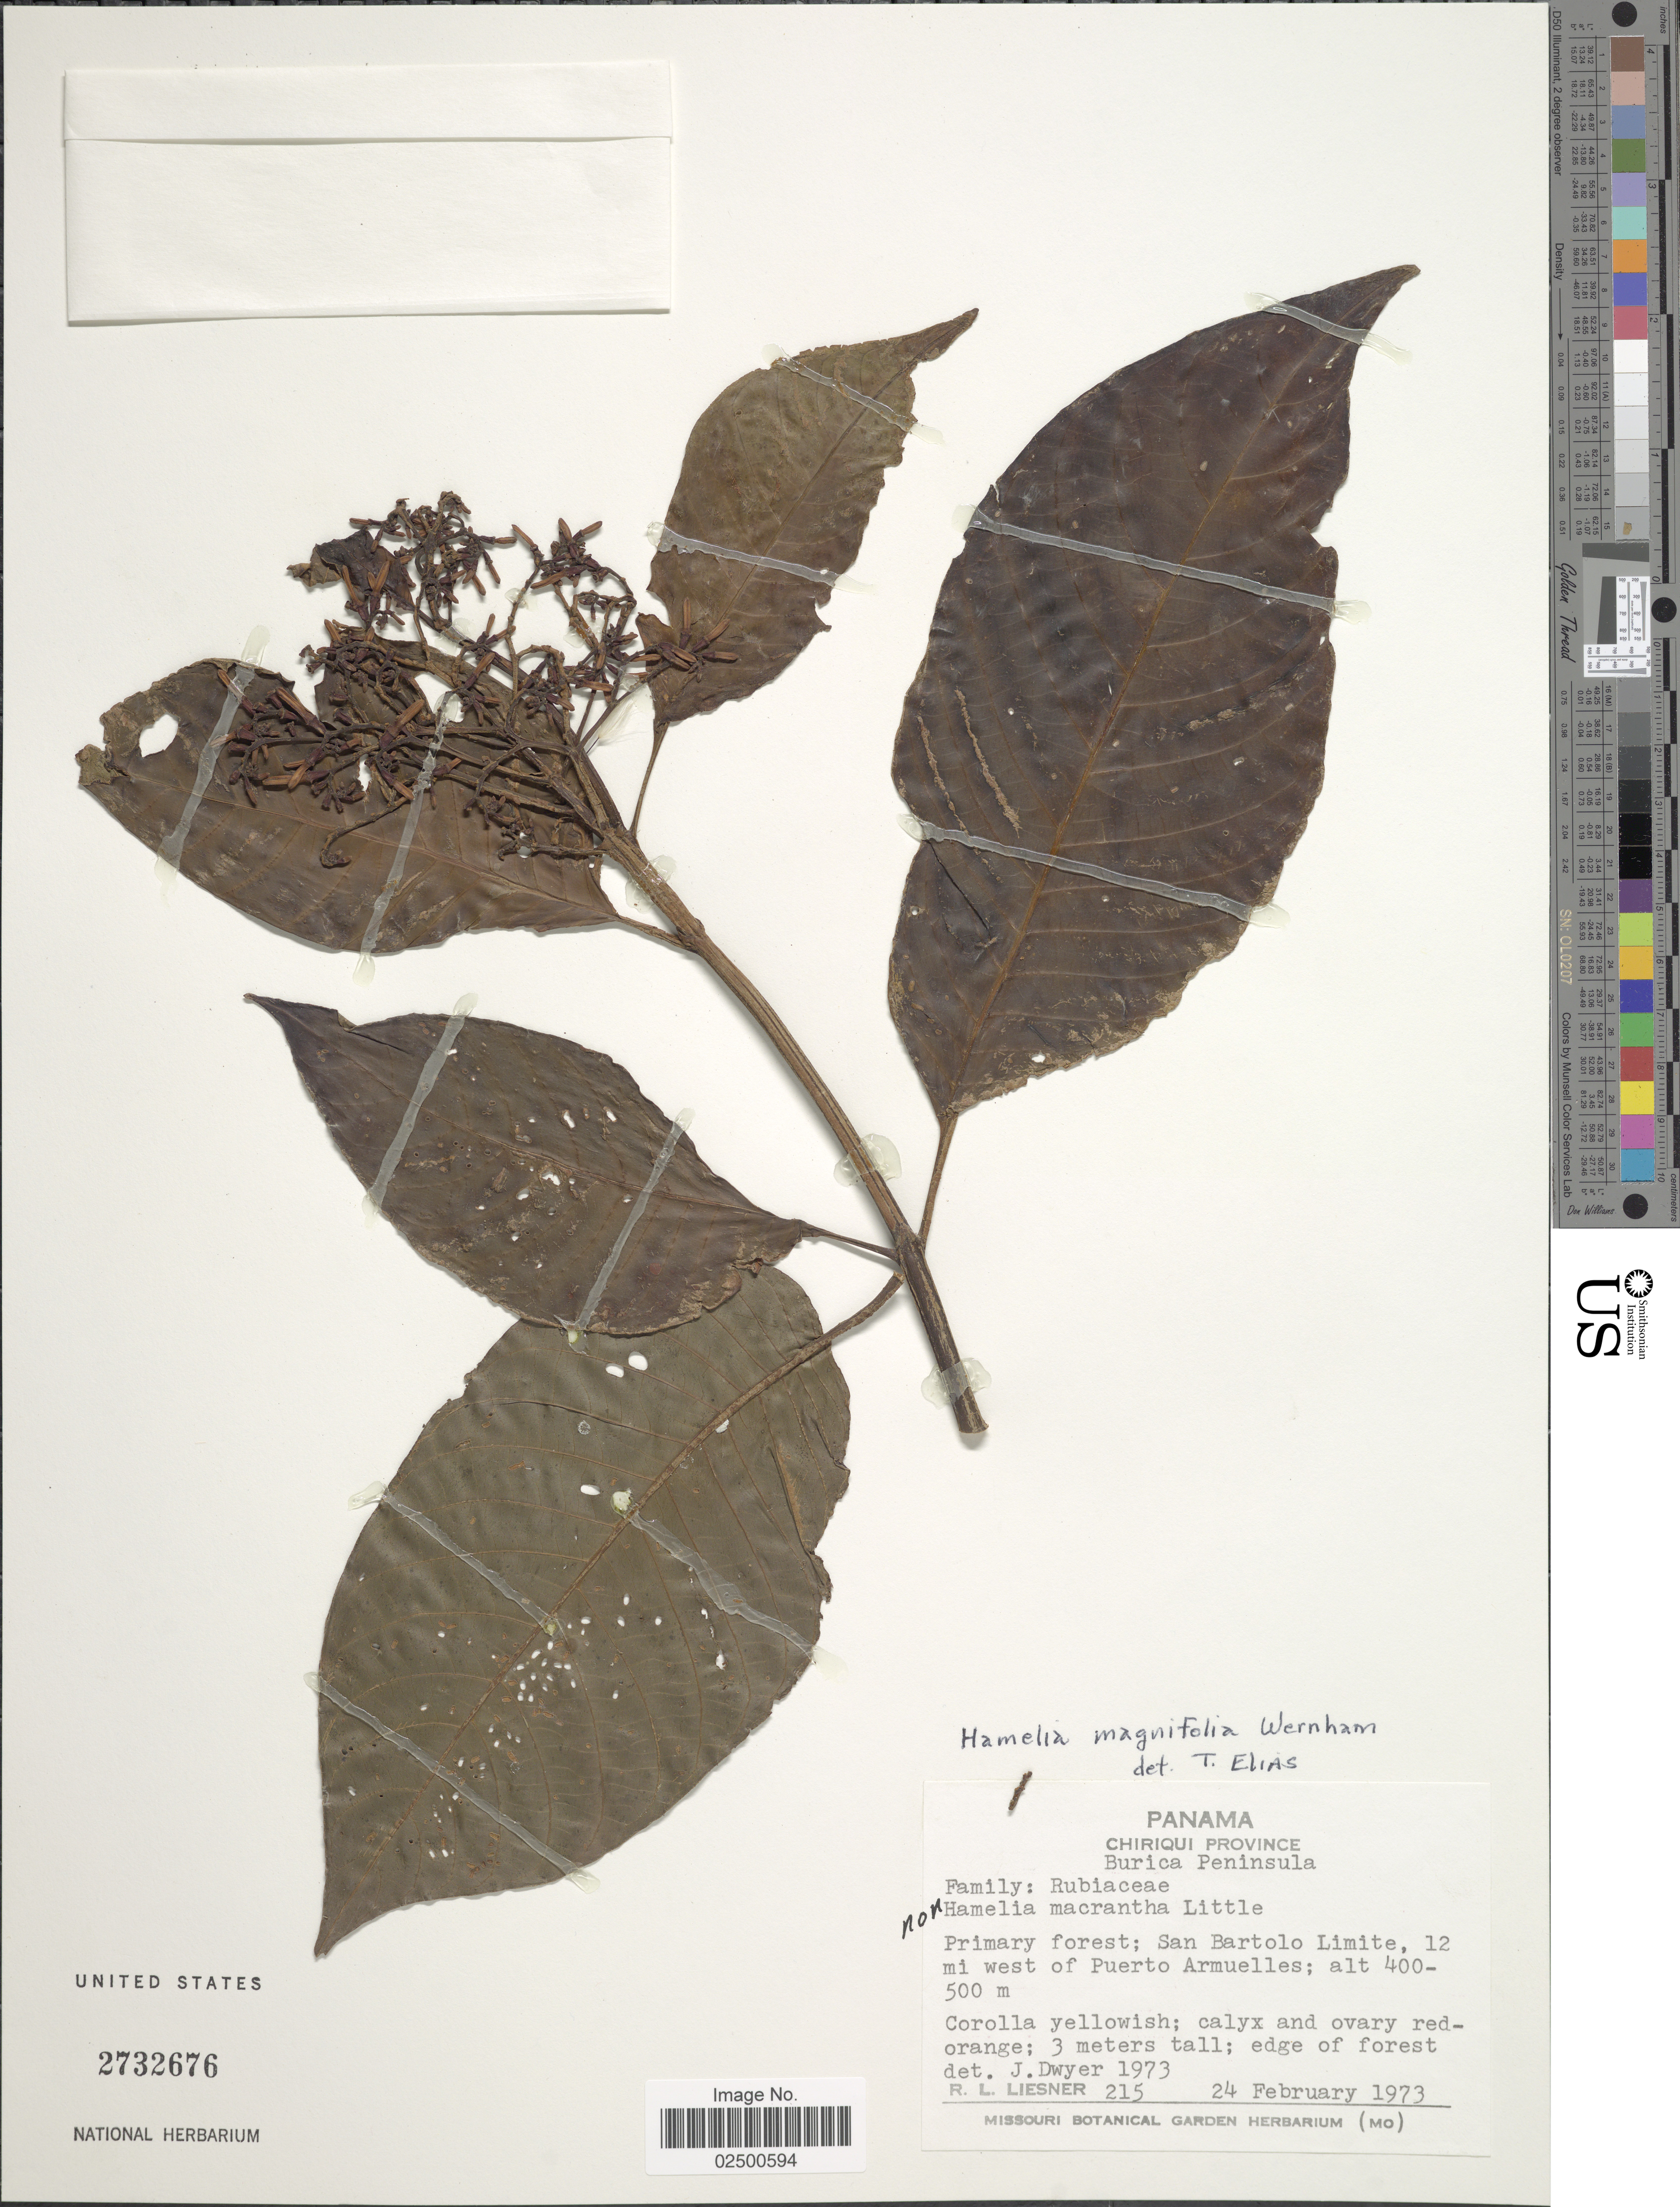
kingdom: Plantae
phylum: Tracheophyta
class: Magnoliopsida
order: Gentianales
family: Rubiaceae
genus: Hamelia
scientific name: Hamelia magnifolia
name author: Wernham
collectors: R. L. Liesner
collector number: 215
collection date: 1973-02-24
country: Panama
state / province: Chiriqui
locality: Burica Peninsula. San Bartolo Limite, 12 mi west of Puerto Armuelles.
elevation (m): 400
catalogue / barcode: US 2732676